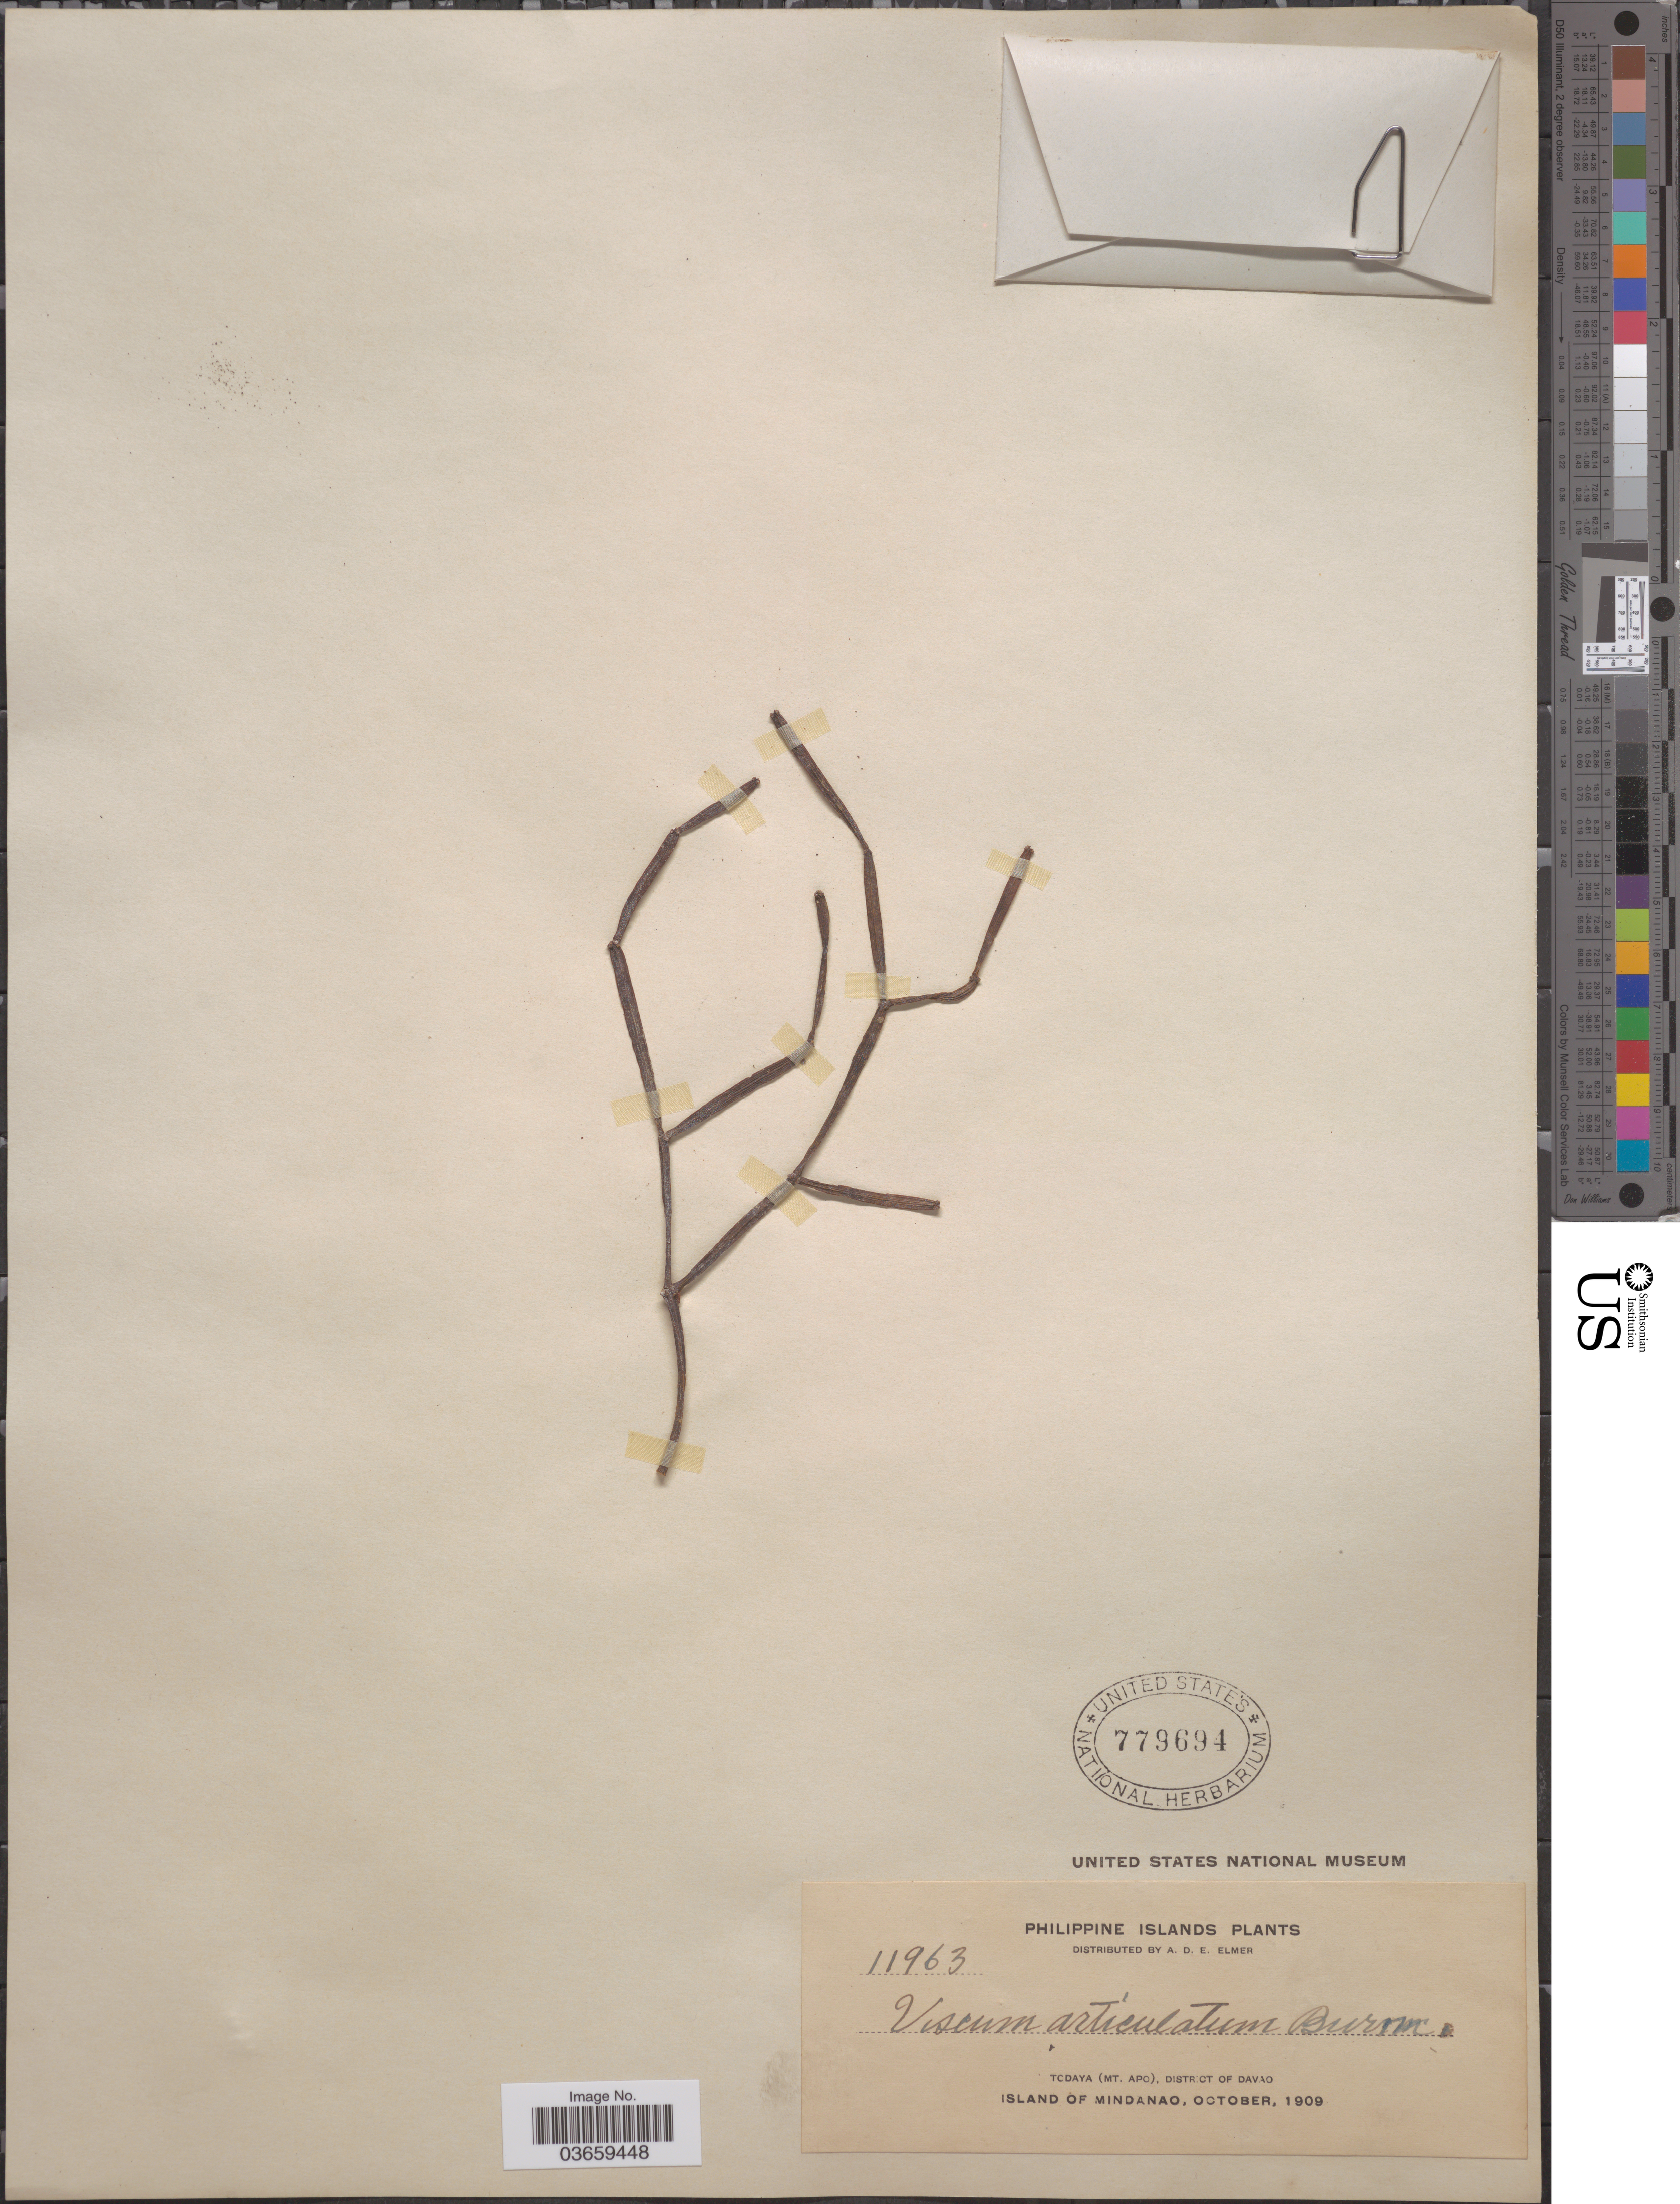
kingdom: Plantae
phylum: Tracheophyta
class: Magnoliopsida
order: Santalales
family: Viscaceae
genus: Viscum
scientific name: Viscum articulatum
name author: Burm. f.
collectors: A. D. E. Elmer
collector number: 11963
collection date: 1909-10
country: Philippines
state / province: Davao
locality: Philippine Islands. Todaya (Mt. Apo), District of Davao. Island of Mindanao.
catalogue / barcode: US 779694